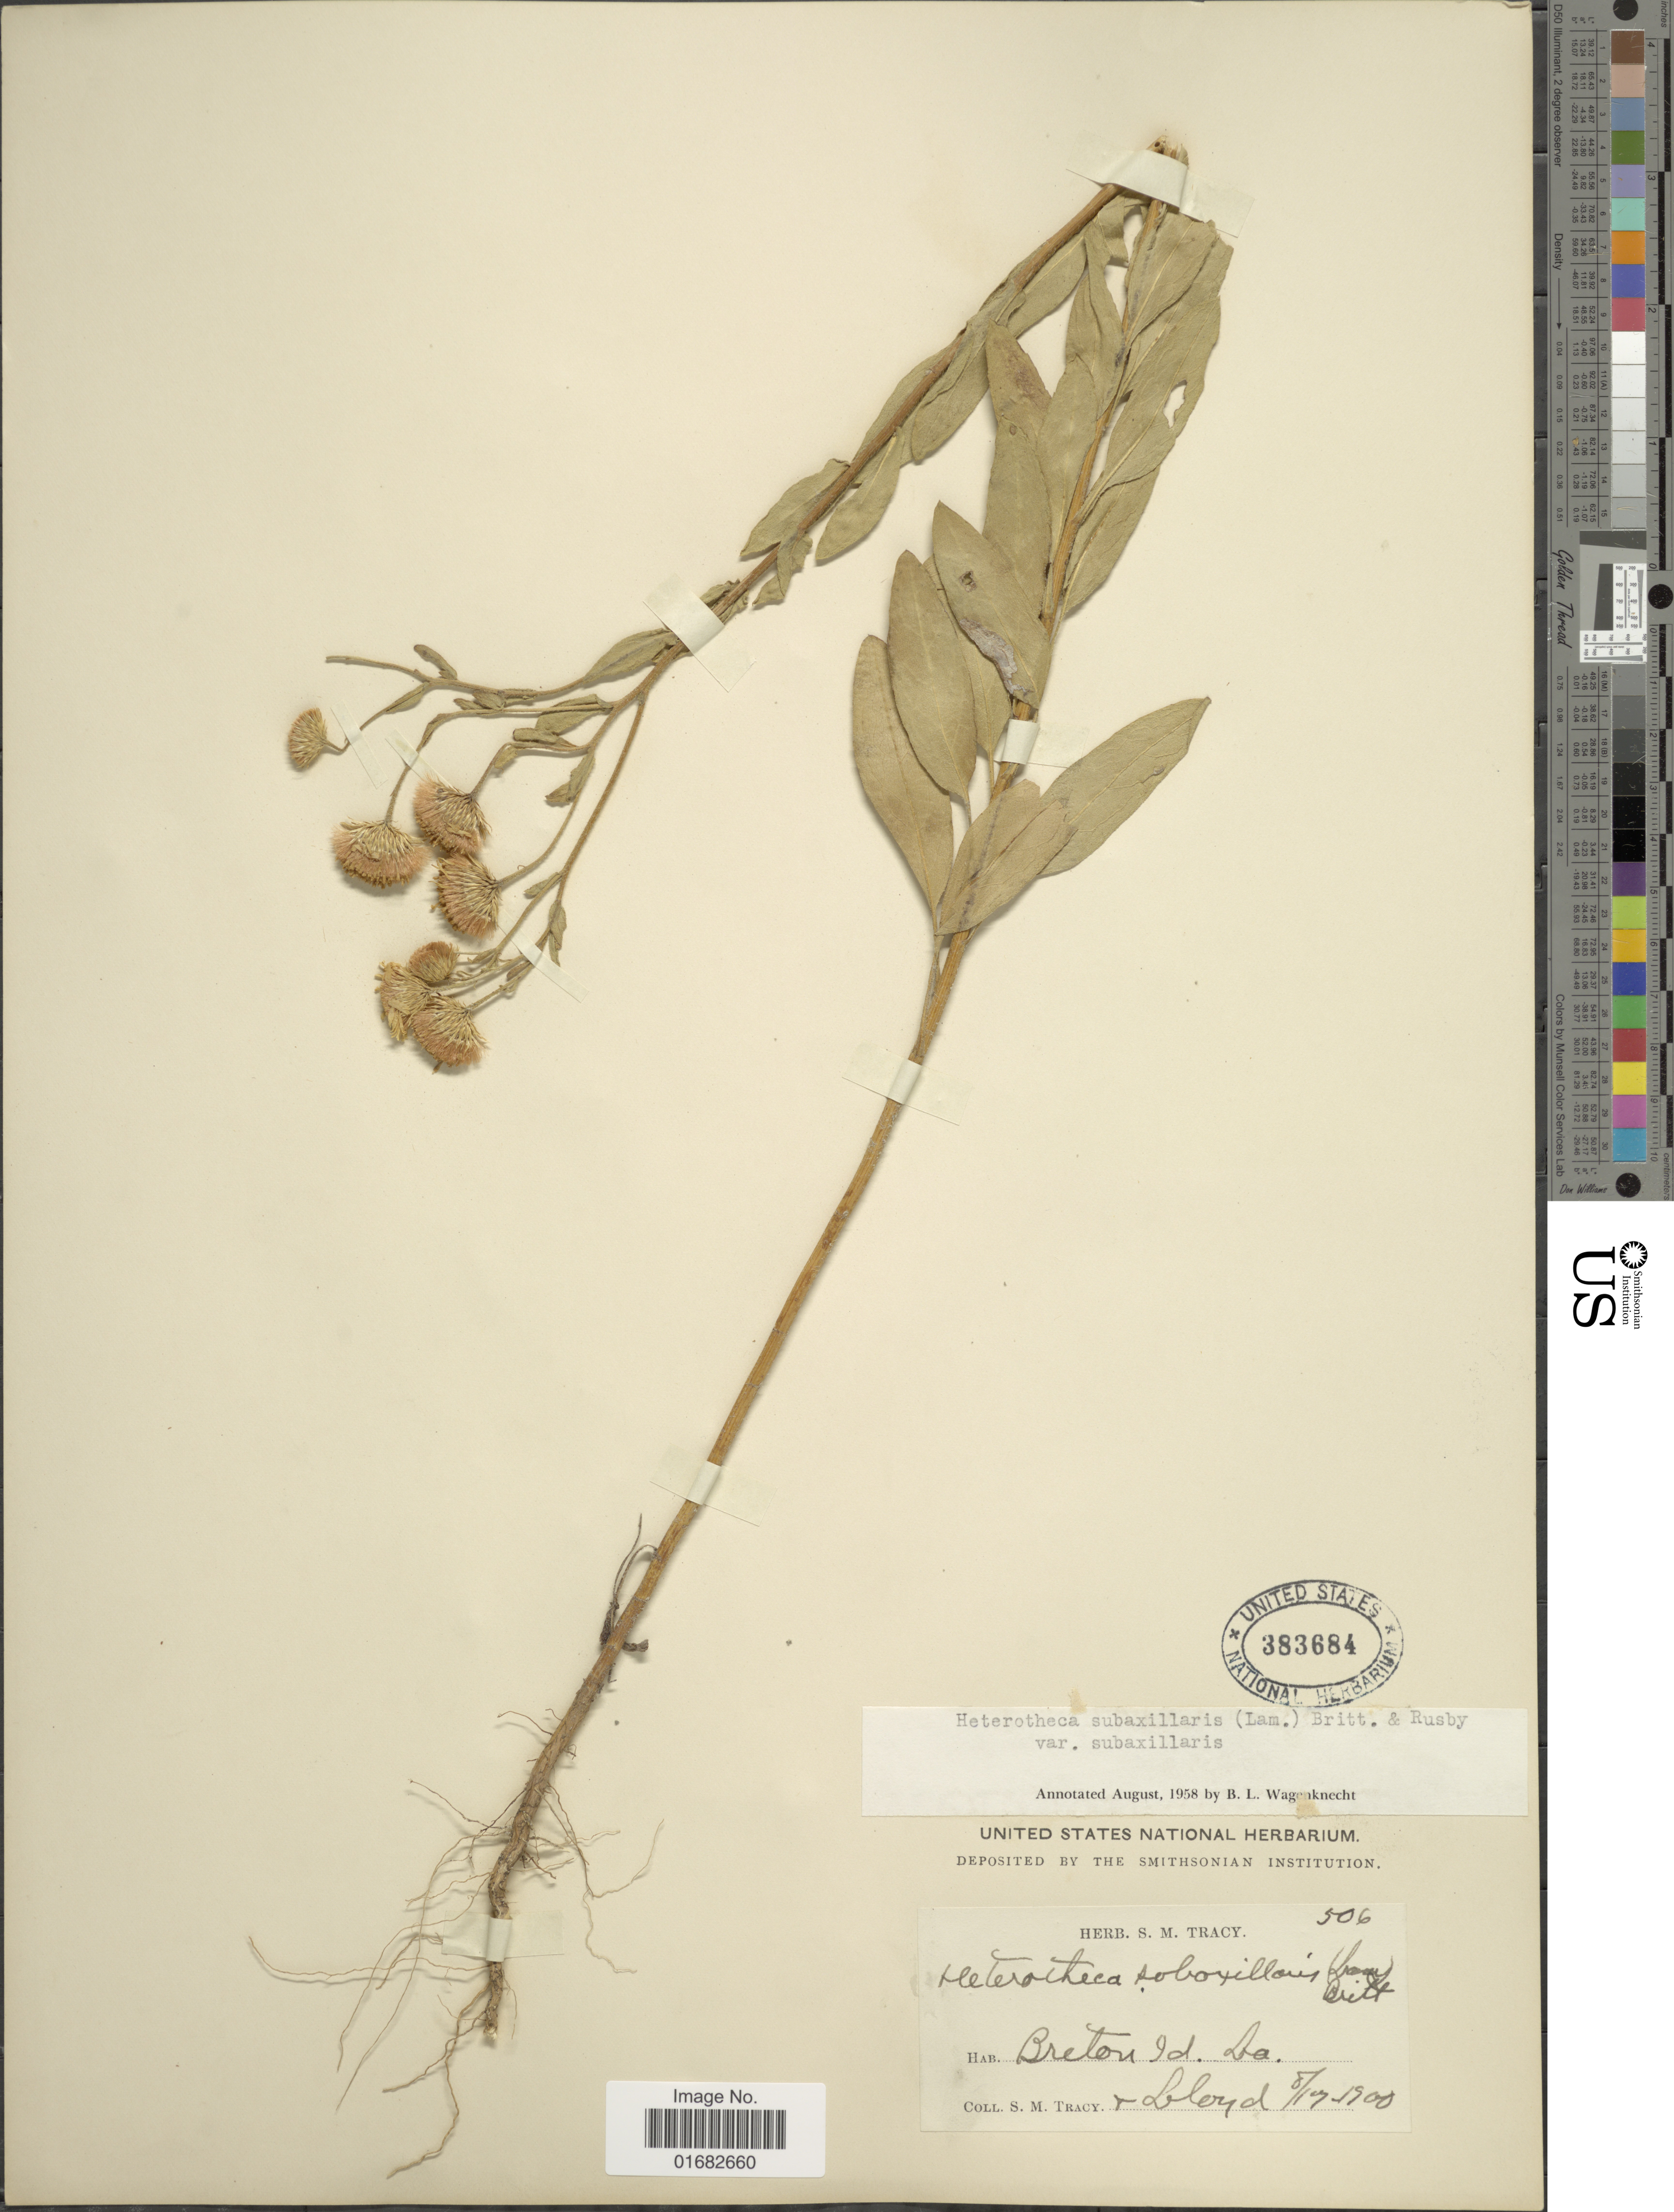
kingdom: Plantae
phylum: Tracheophyta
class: Magnoliopsida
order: Asterales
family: Asteraceae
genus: Heterotheca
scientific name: Heterotheca subaxillaris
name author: (Lam.) Britton & Rusby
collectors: S. M. Tracy & -- Lloyd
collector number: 506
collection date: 1900-08-19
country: United States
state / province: Louisiana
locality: Breton Id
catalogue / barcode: US 383684